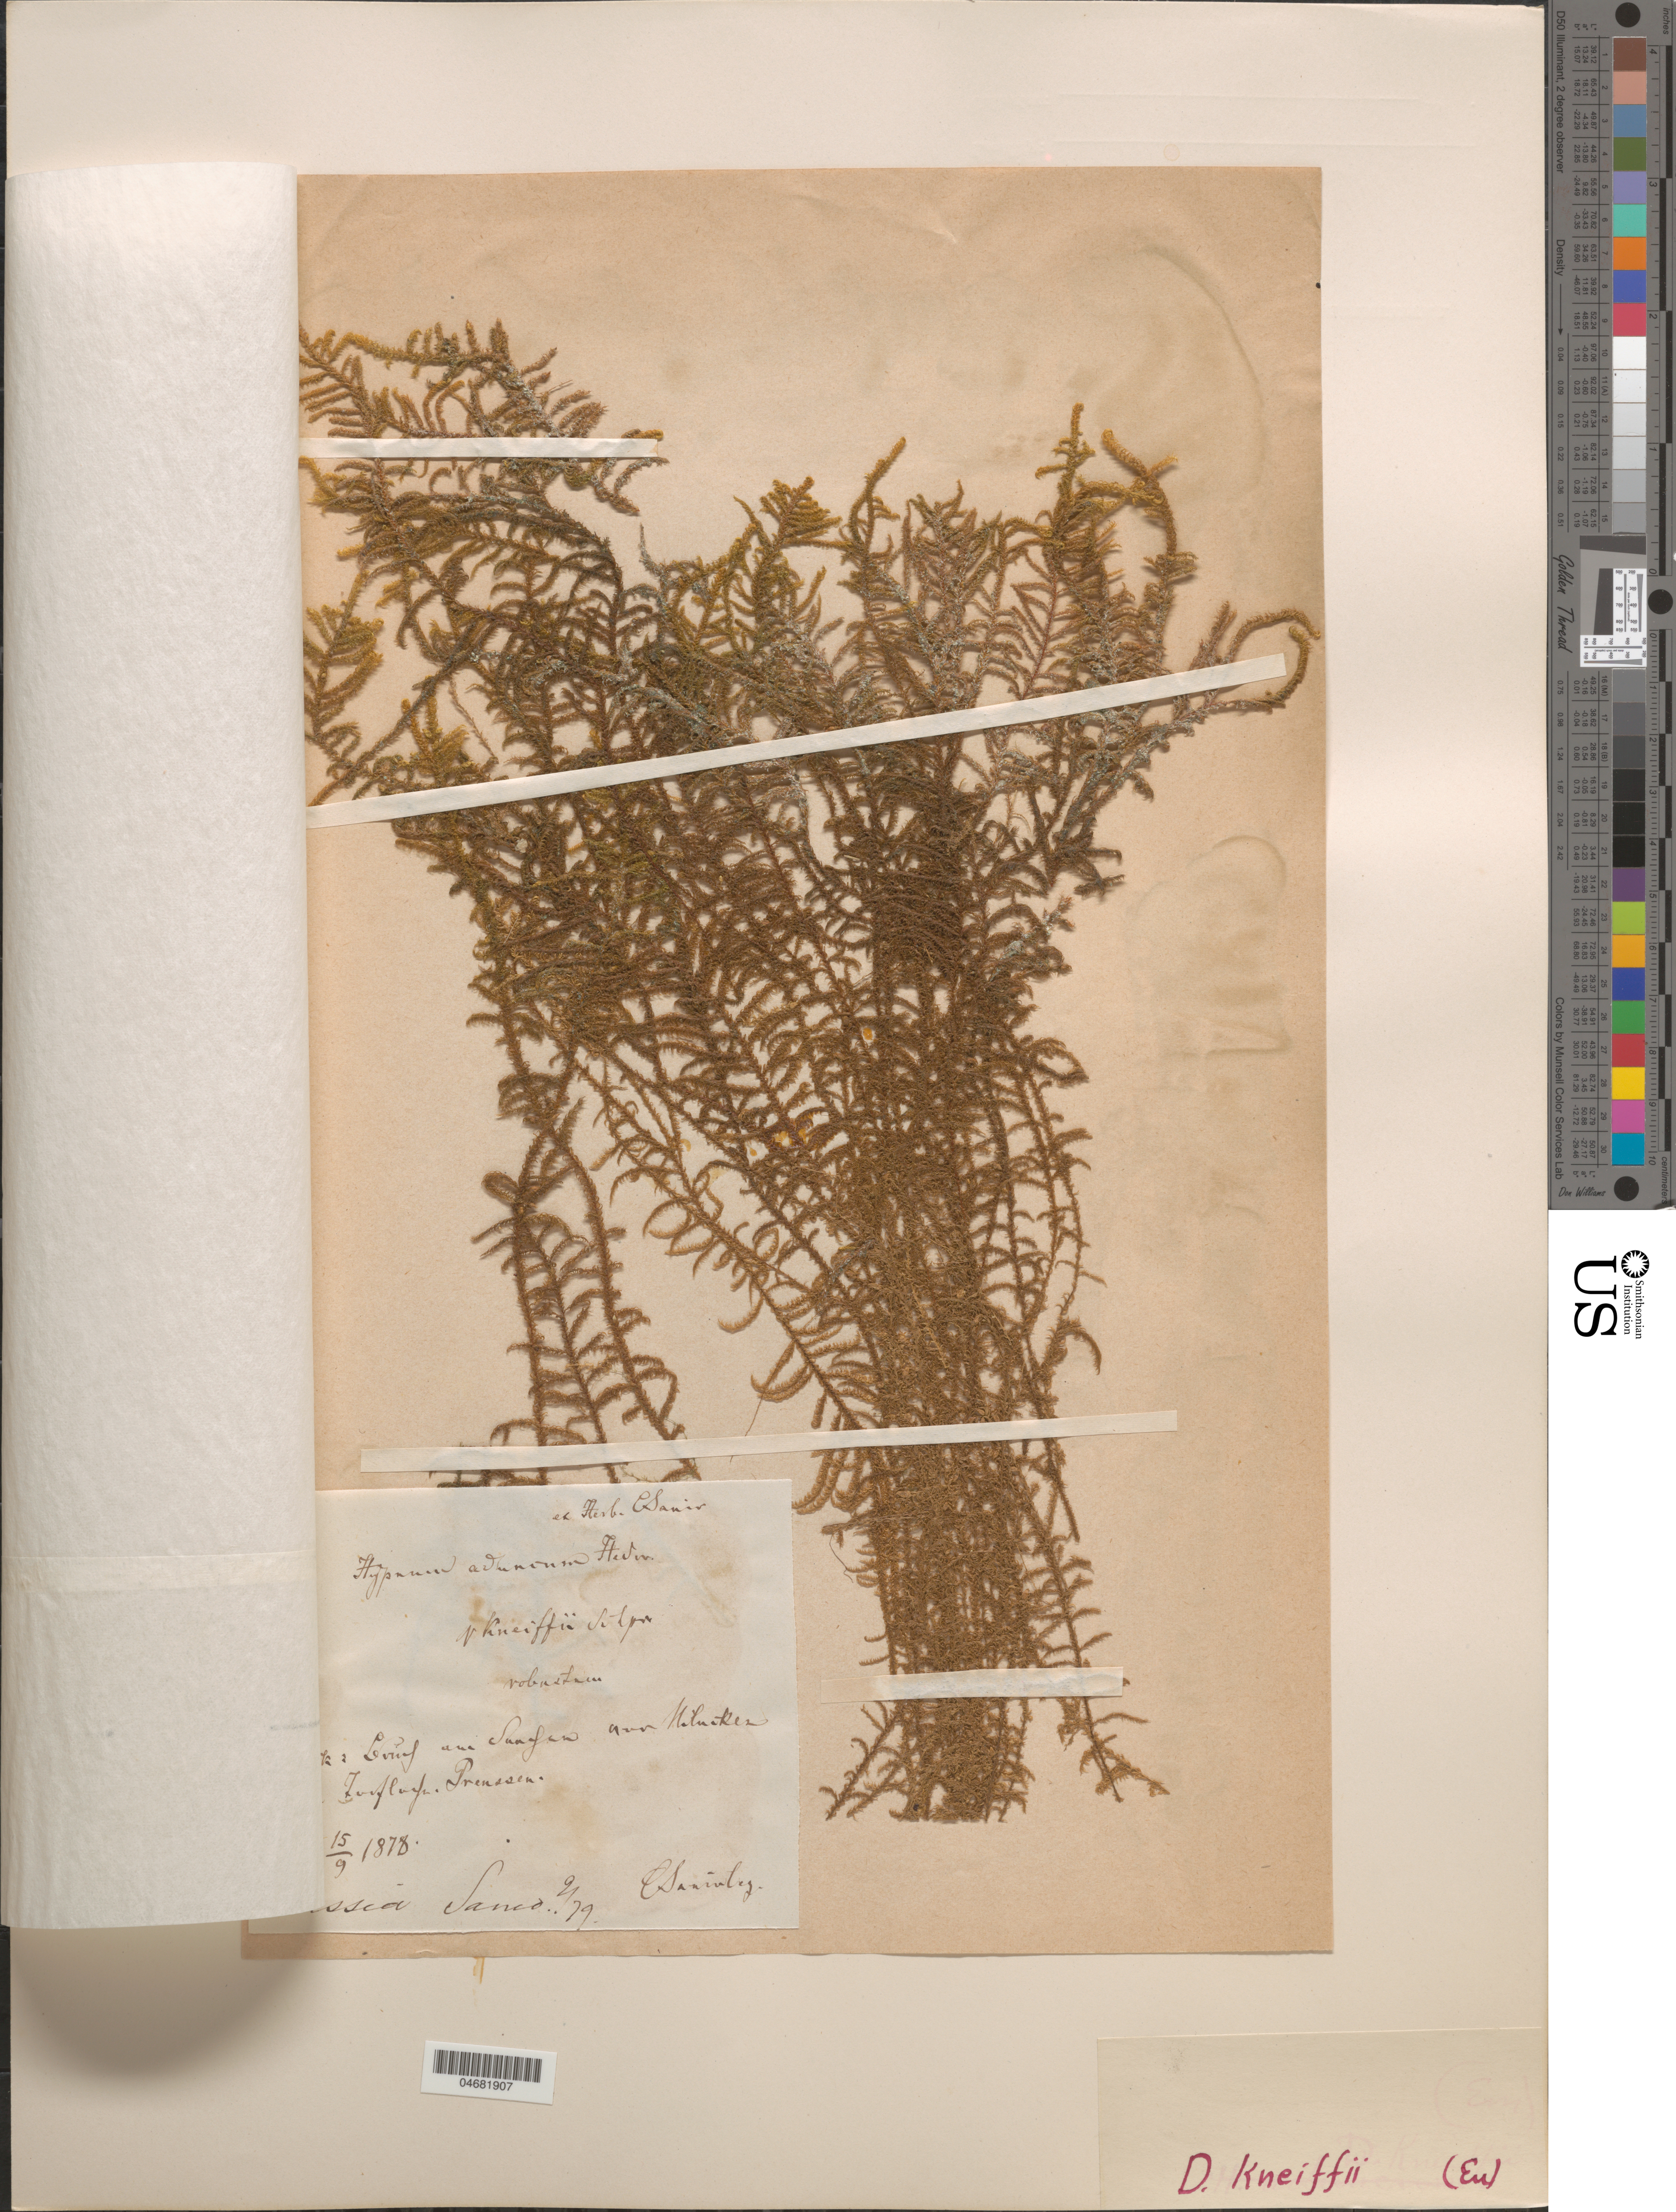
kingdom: Plantae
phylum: Bryophyta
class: Bryopsida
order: Hypnales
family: Hypnaceae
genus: Hypnum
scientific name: Hypnum aduncum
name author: Hedw.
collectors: C. Sanio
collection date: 1878-09-15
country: Poland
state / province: Warminsko-Mazurskie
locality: Lyck. Preussen. Prussia.